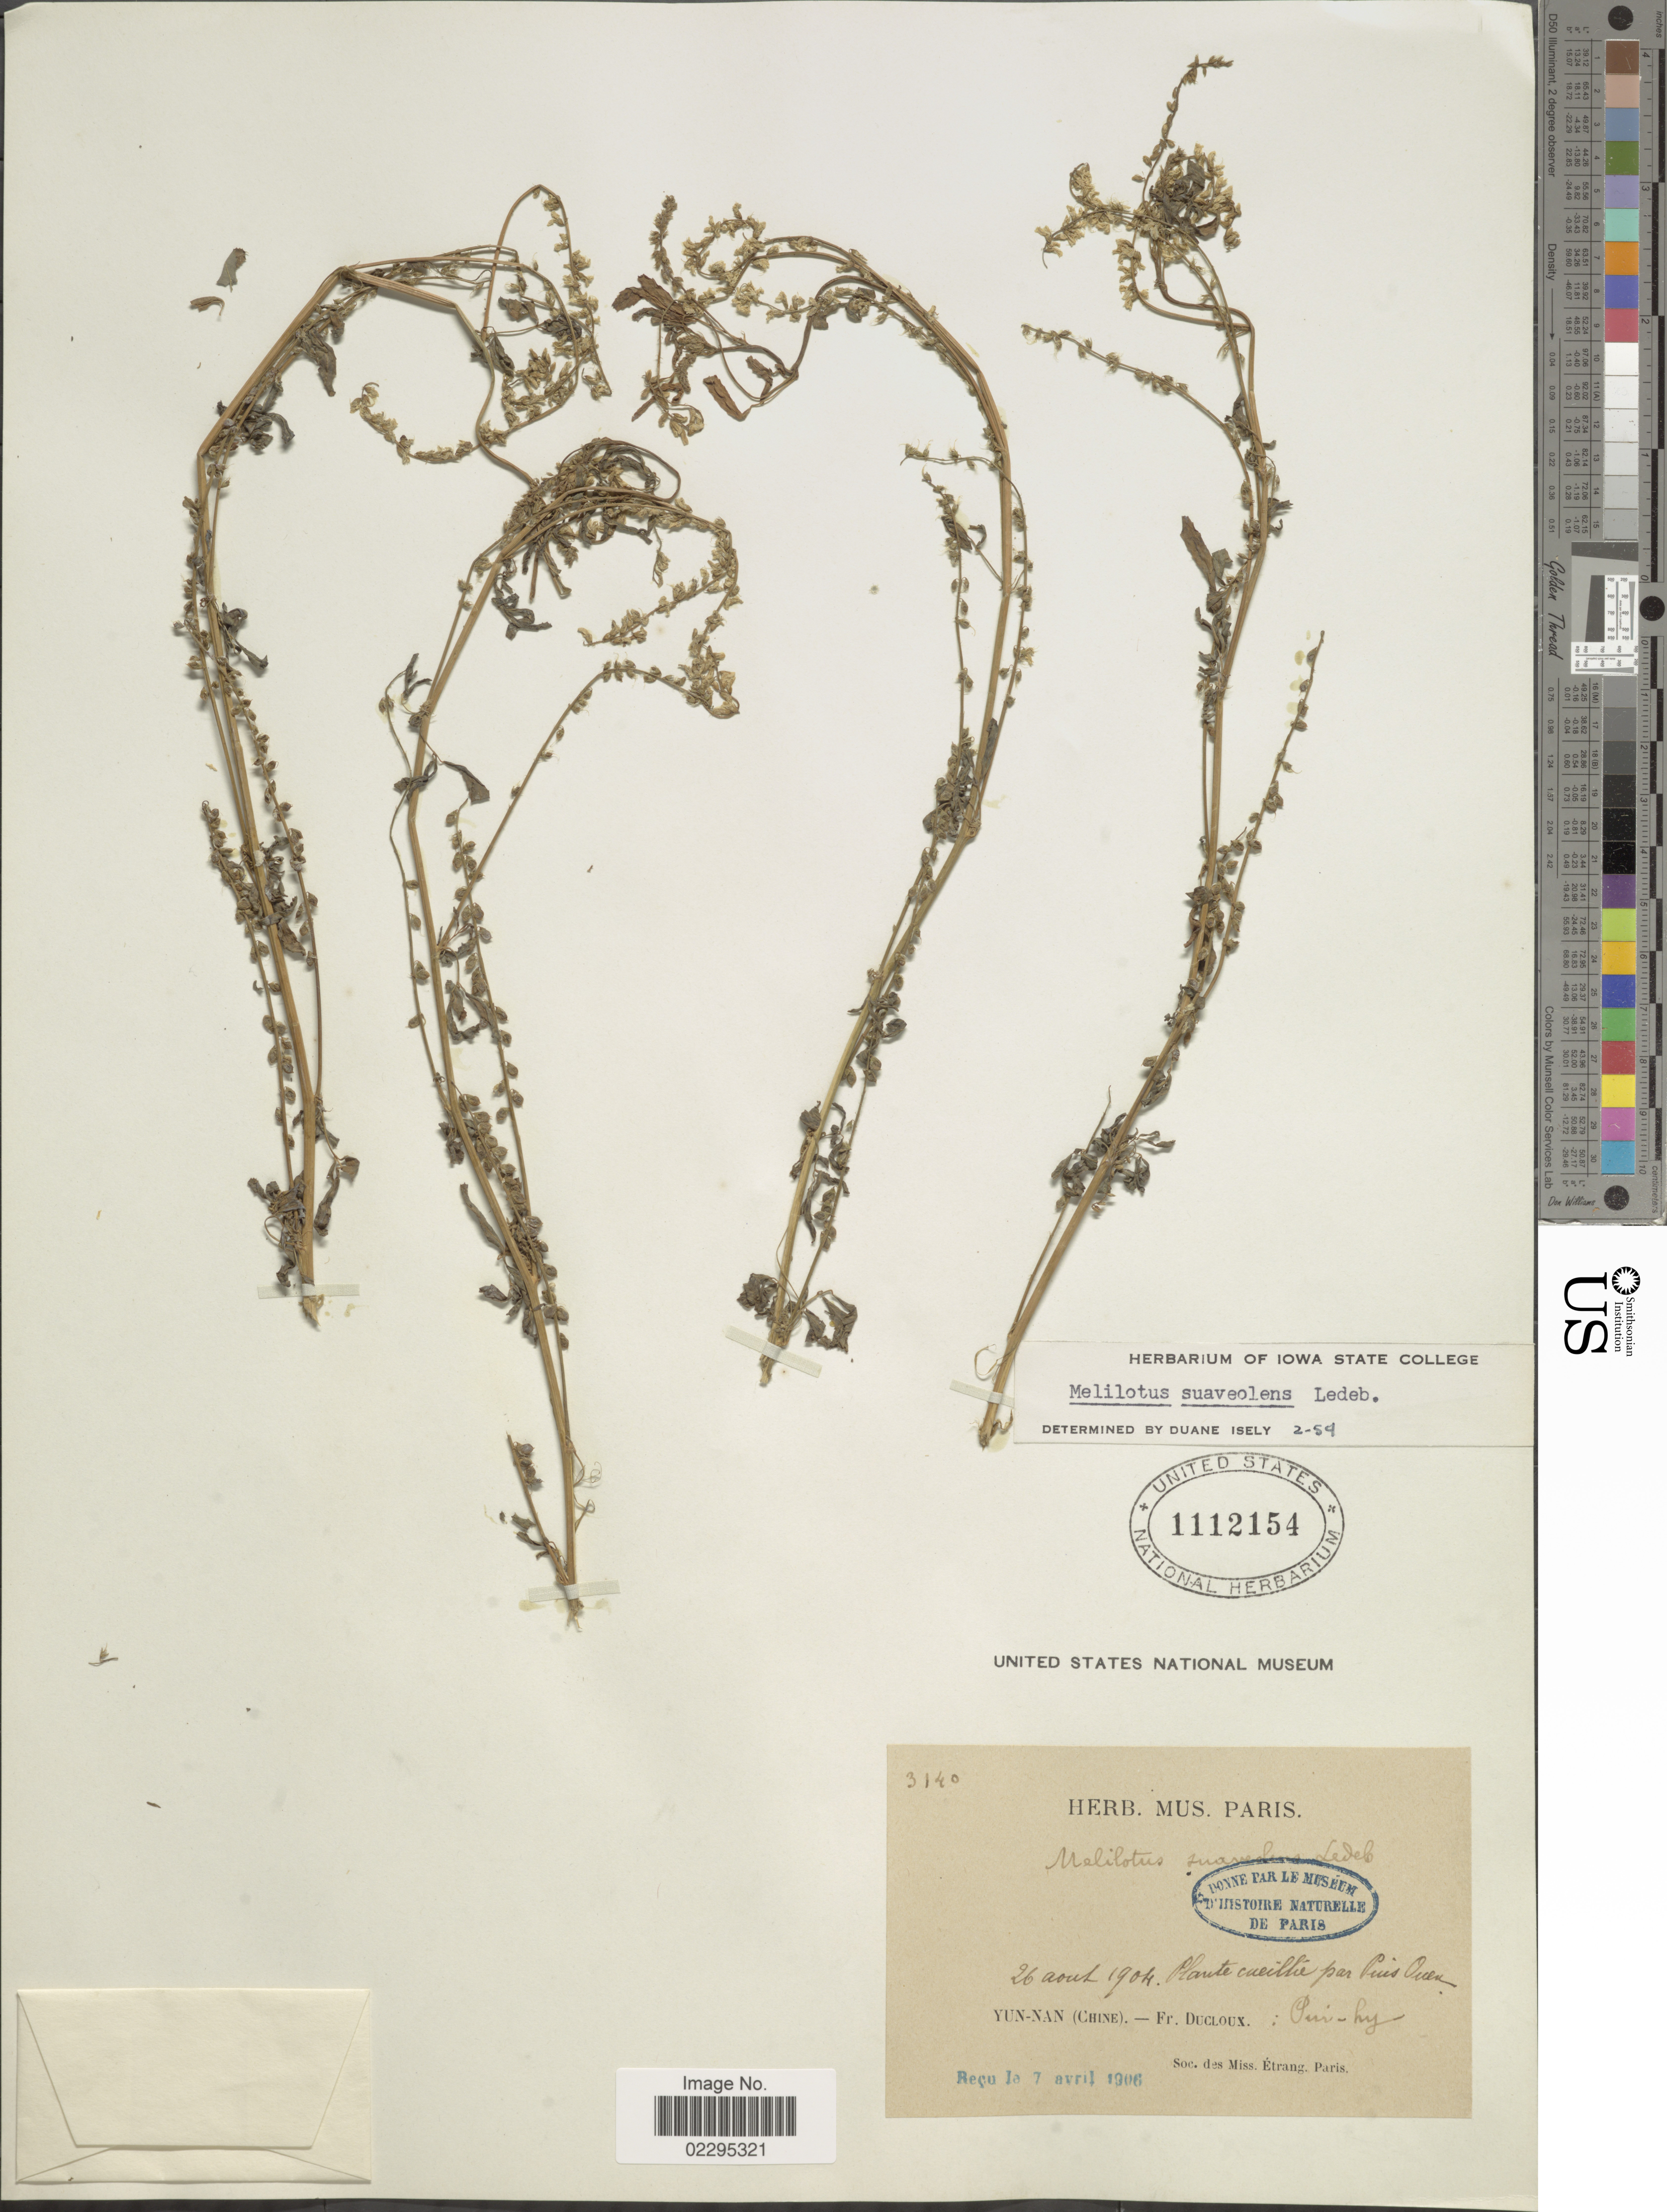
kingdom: Plantae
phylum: Tracheophyta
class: Magnoliopsida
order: Fabales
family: Fabaceae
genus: Melilotus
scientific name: Melilotus suaveolens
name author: Ledeb.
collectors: F. Ducloux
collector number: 3140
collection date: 1904-08-26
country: China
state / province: Yunnan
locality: Yun-nan (Chine), Plante Cueillie par Puis Ouen [interpreted].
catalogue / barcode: US 112154